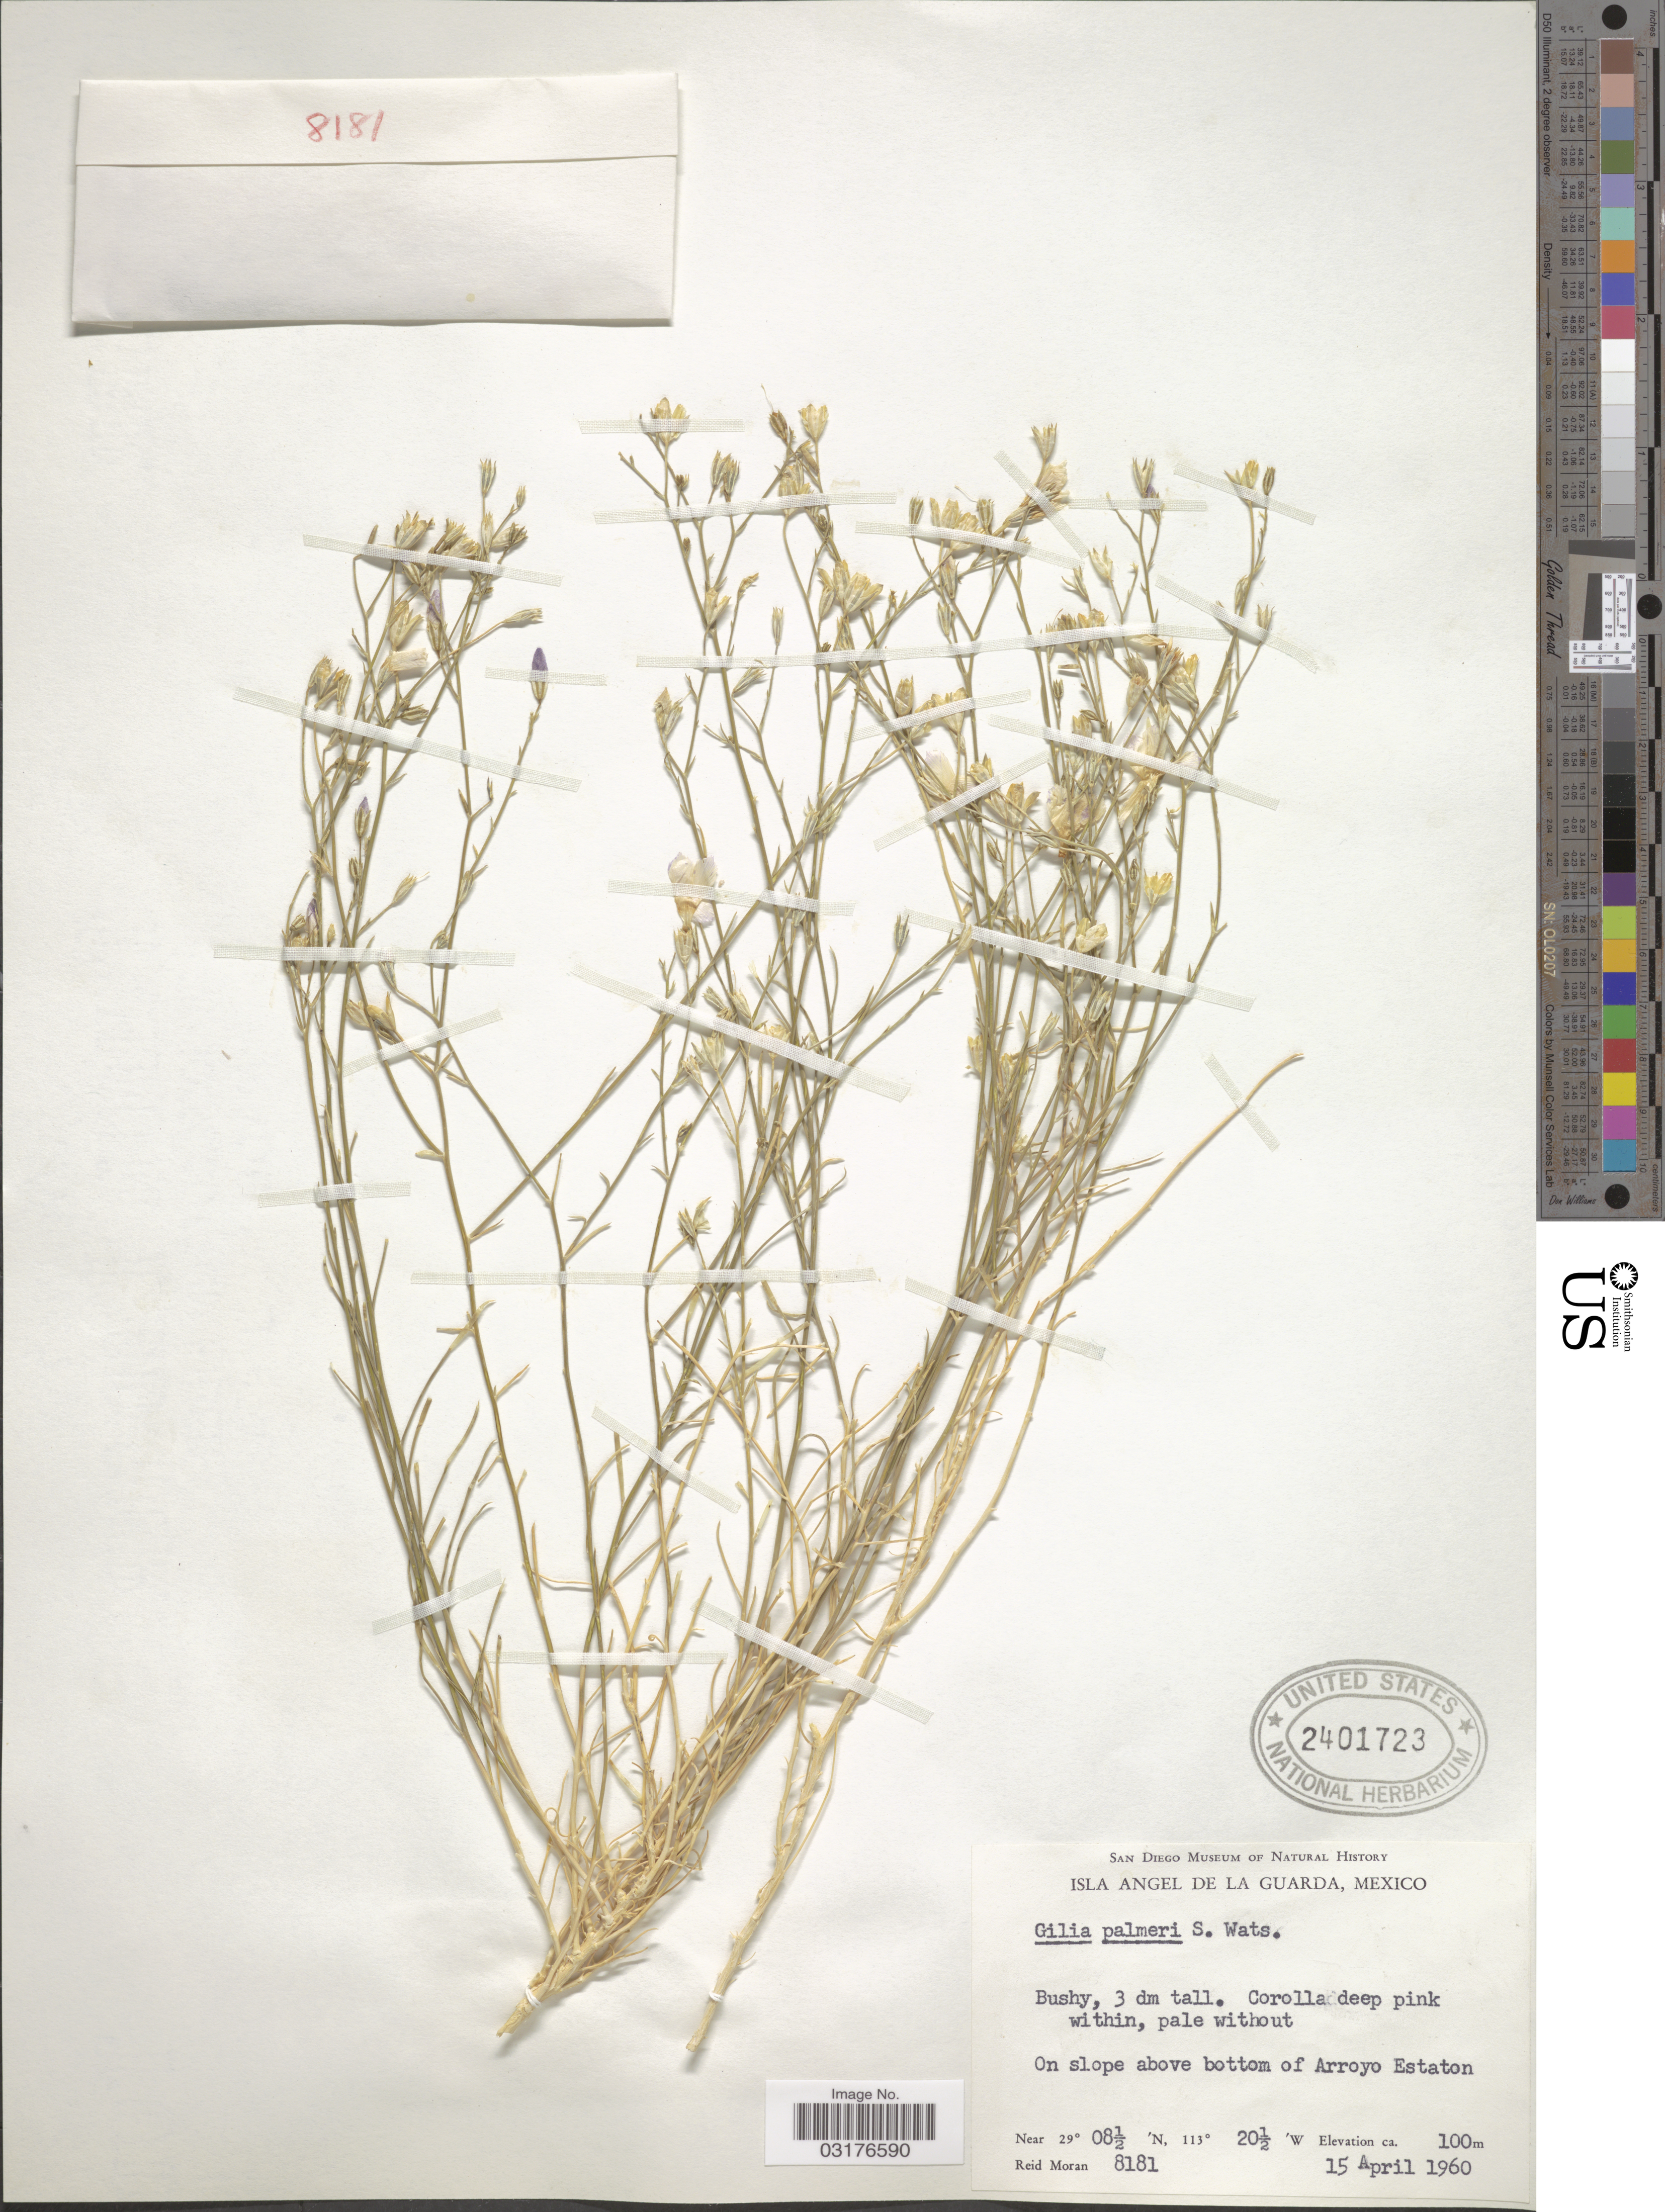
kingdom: Plantae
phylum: Tracheophyta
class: Magnoliopsida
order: Ericales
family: Polemoniaceae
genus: Bryantiella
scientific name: Bryantiella palmeri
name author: (S. Watson) J.M. Porter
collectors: R. Moran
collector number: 8181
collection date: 1960-04-15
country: Mexico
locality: Isla Angel de La Guarda. On slope above bottom of Arroyo Estaton.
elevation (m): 100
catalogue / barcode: US 2401723